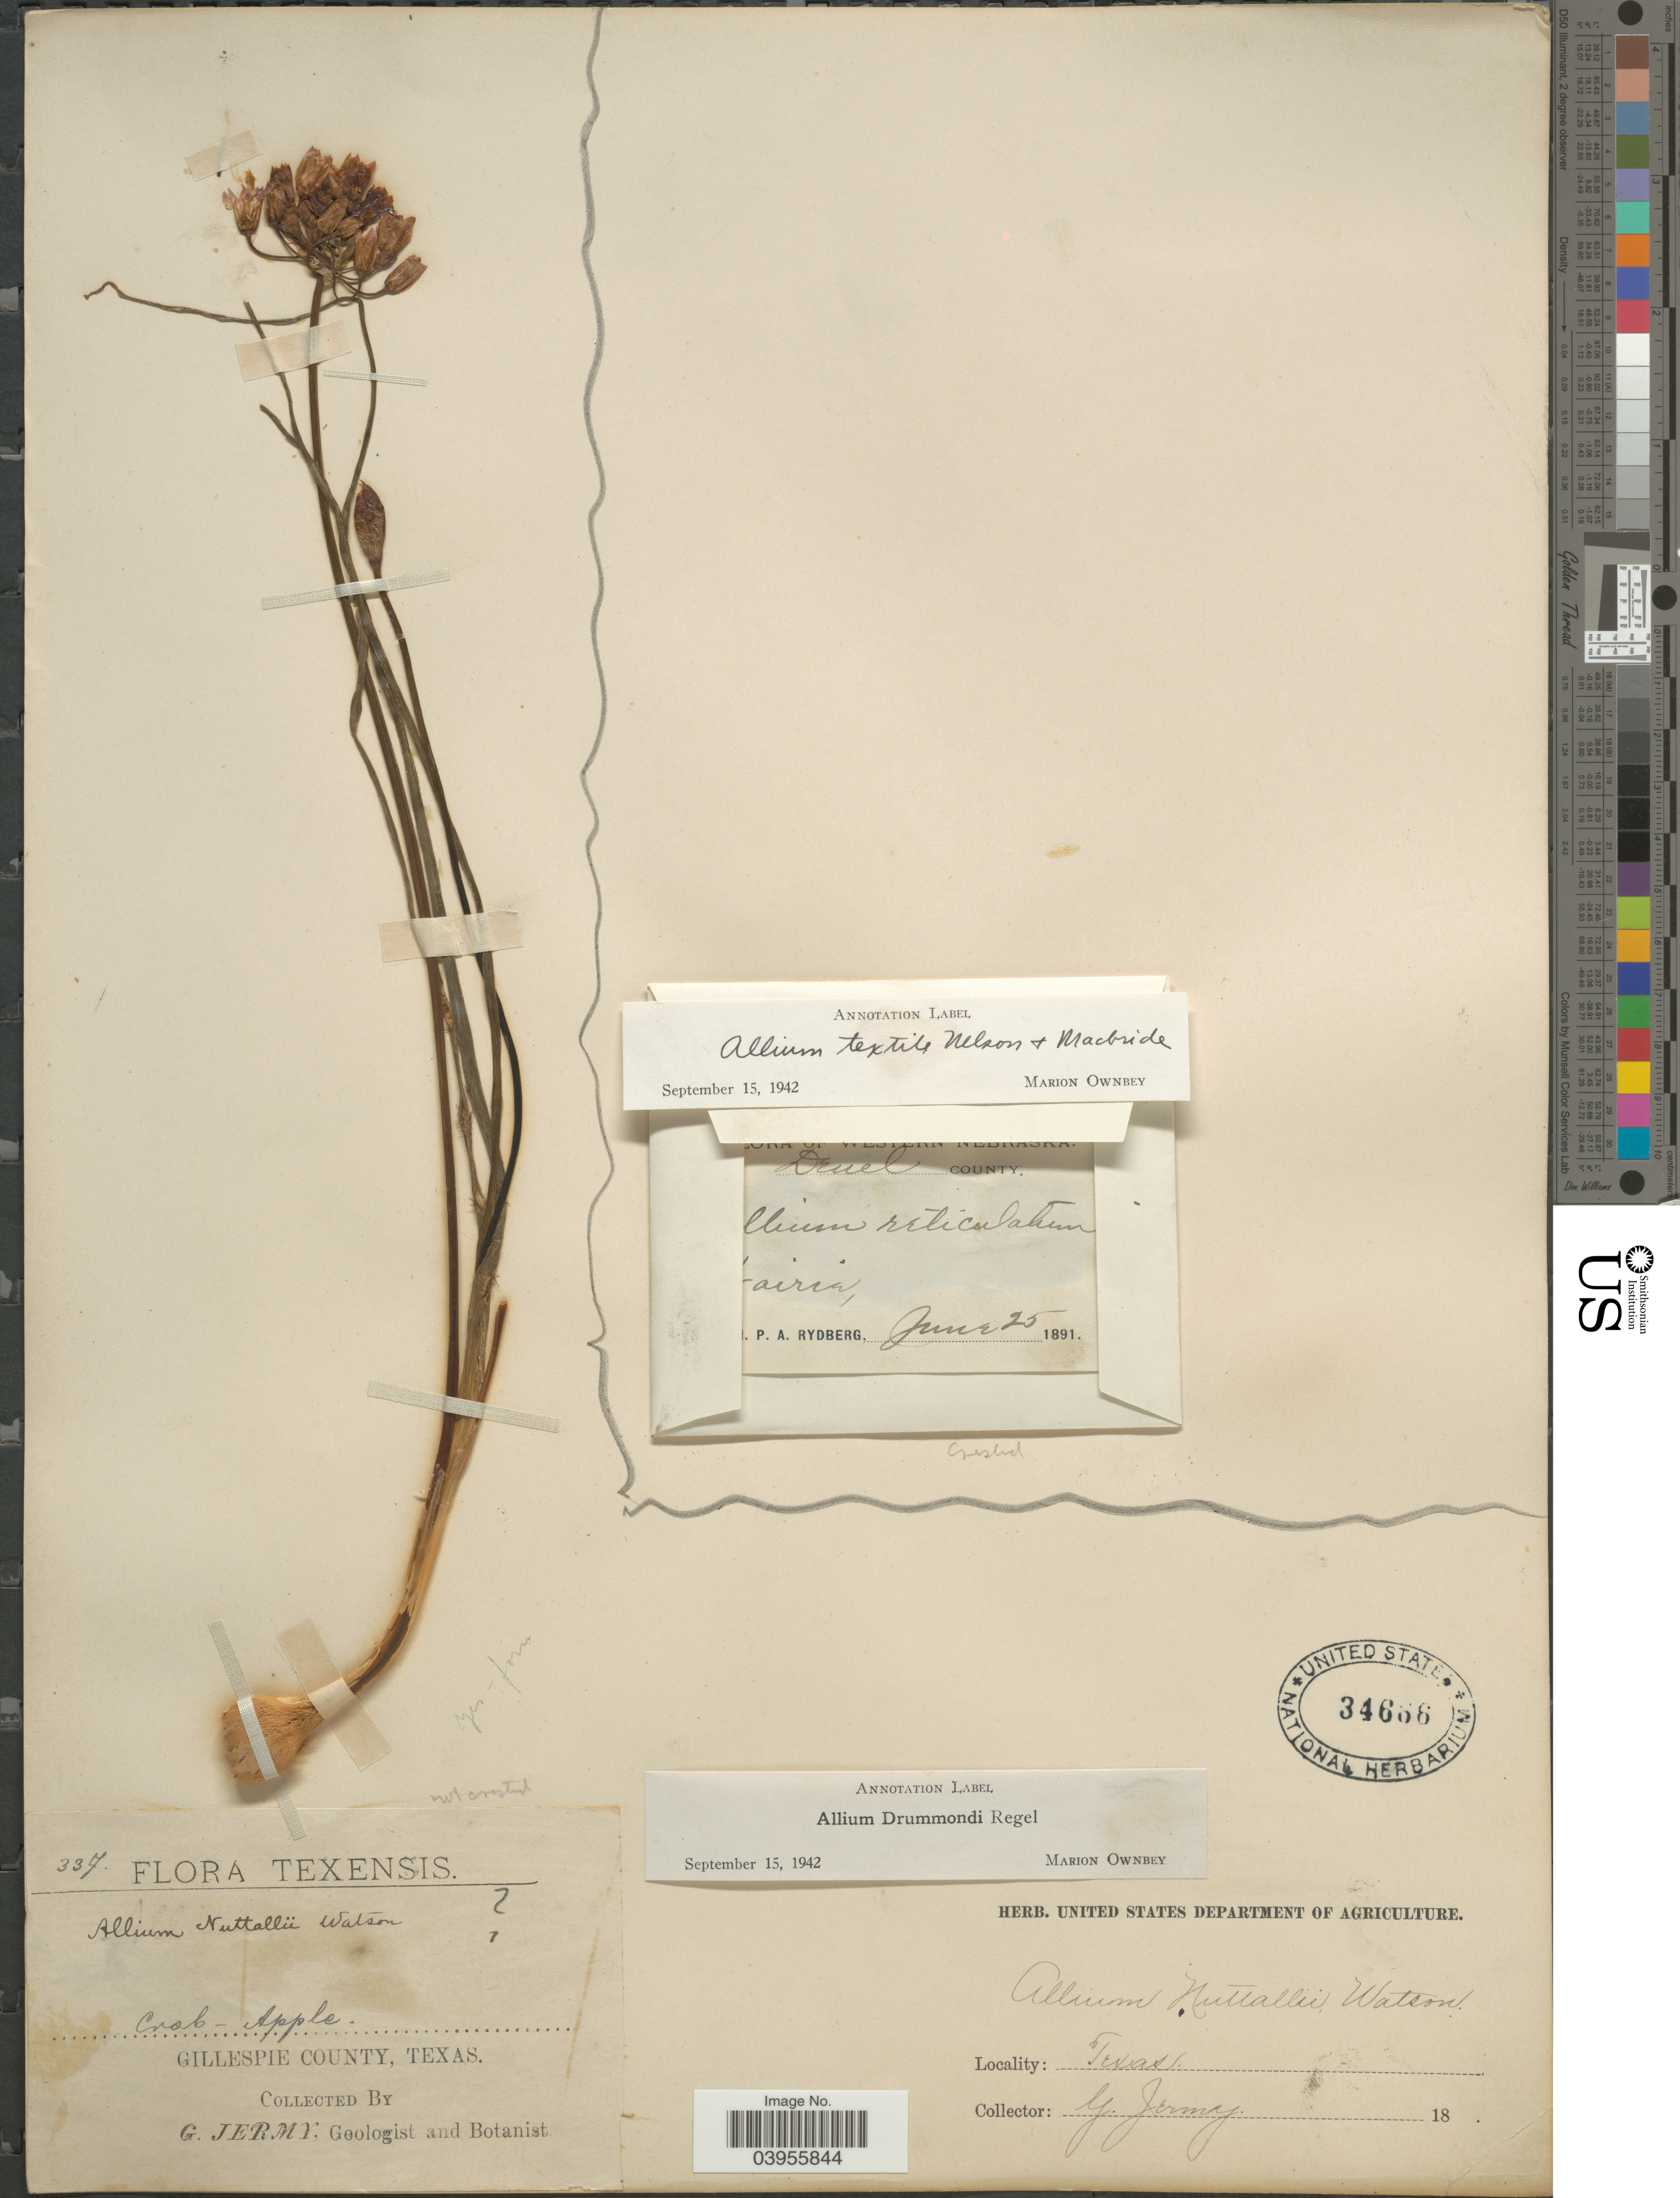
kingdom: Plantae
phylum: Tracheophyta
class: Liliopsida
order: Asparagales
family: Amaryllidaceae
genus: Allium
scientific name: Allium drummondii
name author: Regel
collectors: P. A. Rydberg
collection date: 1891-06-25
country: United States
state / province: Nebraska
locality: Western Nebraska. Deuel County.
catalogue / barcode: US 34666-2